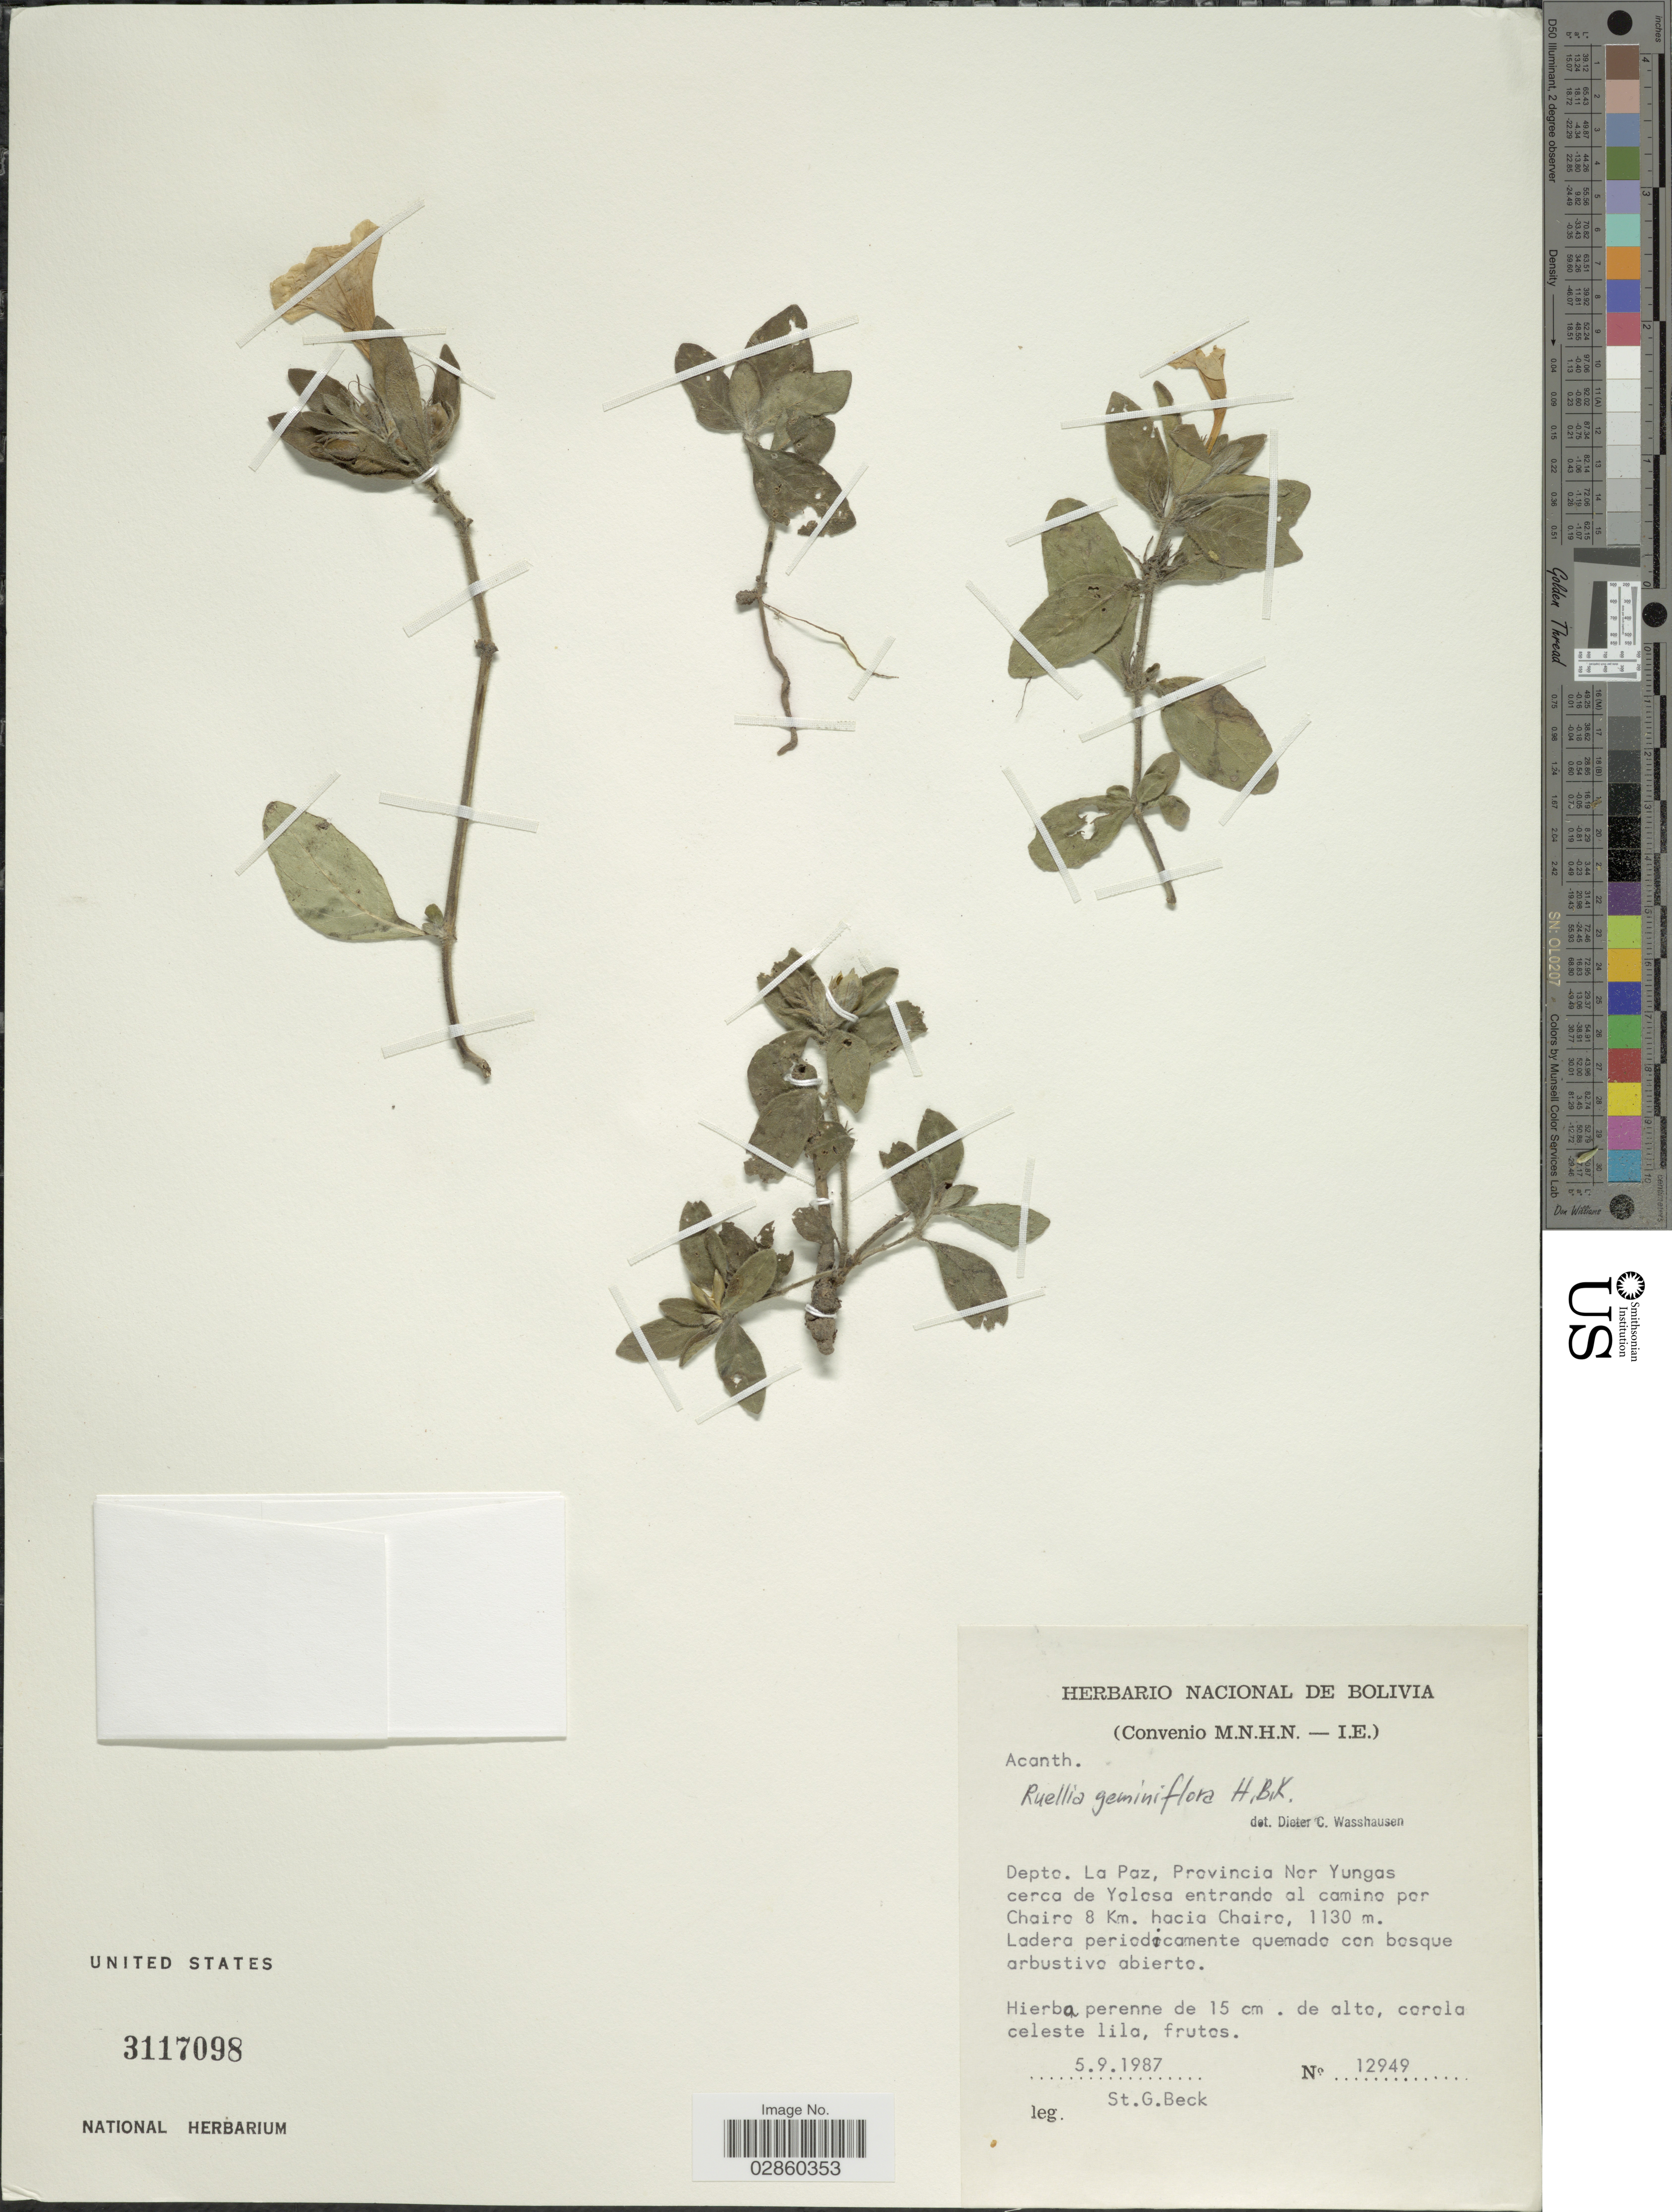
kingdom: Plantae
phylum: Tracheophyta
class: Magnoliopsida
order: Lamiales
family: Acanthaceae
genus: Ruellia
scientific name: Ruellia geminiflora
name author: Kunth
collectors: S. G. Beck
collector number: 12949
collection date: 1987-09-05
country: Bolivia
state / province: La Paz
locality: Depto. La Paz, Provincia Nor Yungas cerca de Yolosa entrando al camino por Chairo 8 Km. hacia Chairo.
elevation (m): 1130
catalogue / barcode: US 3117098